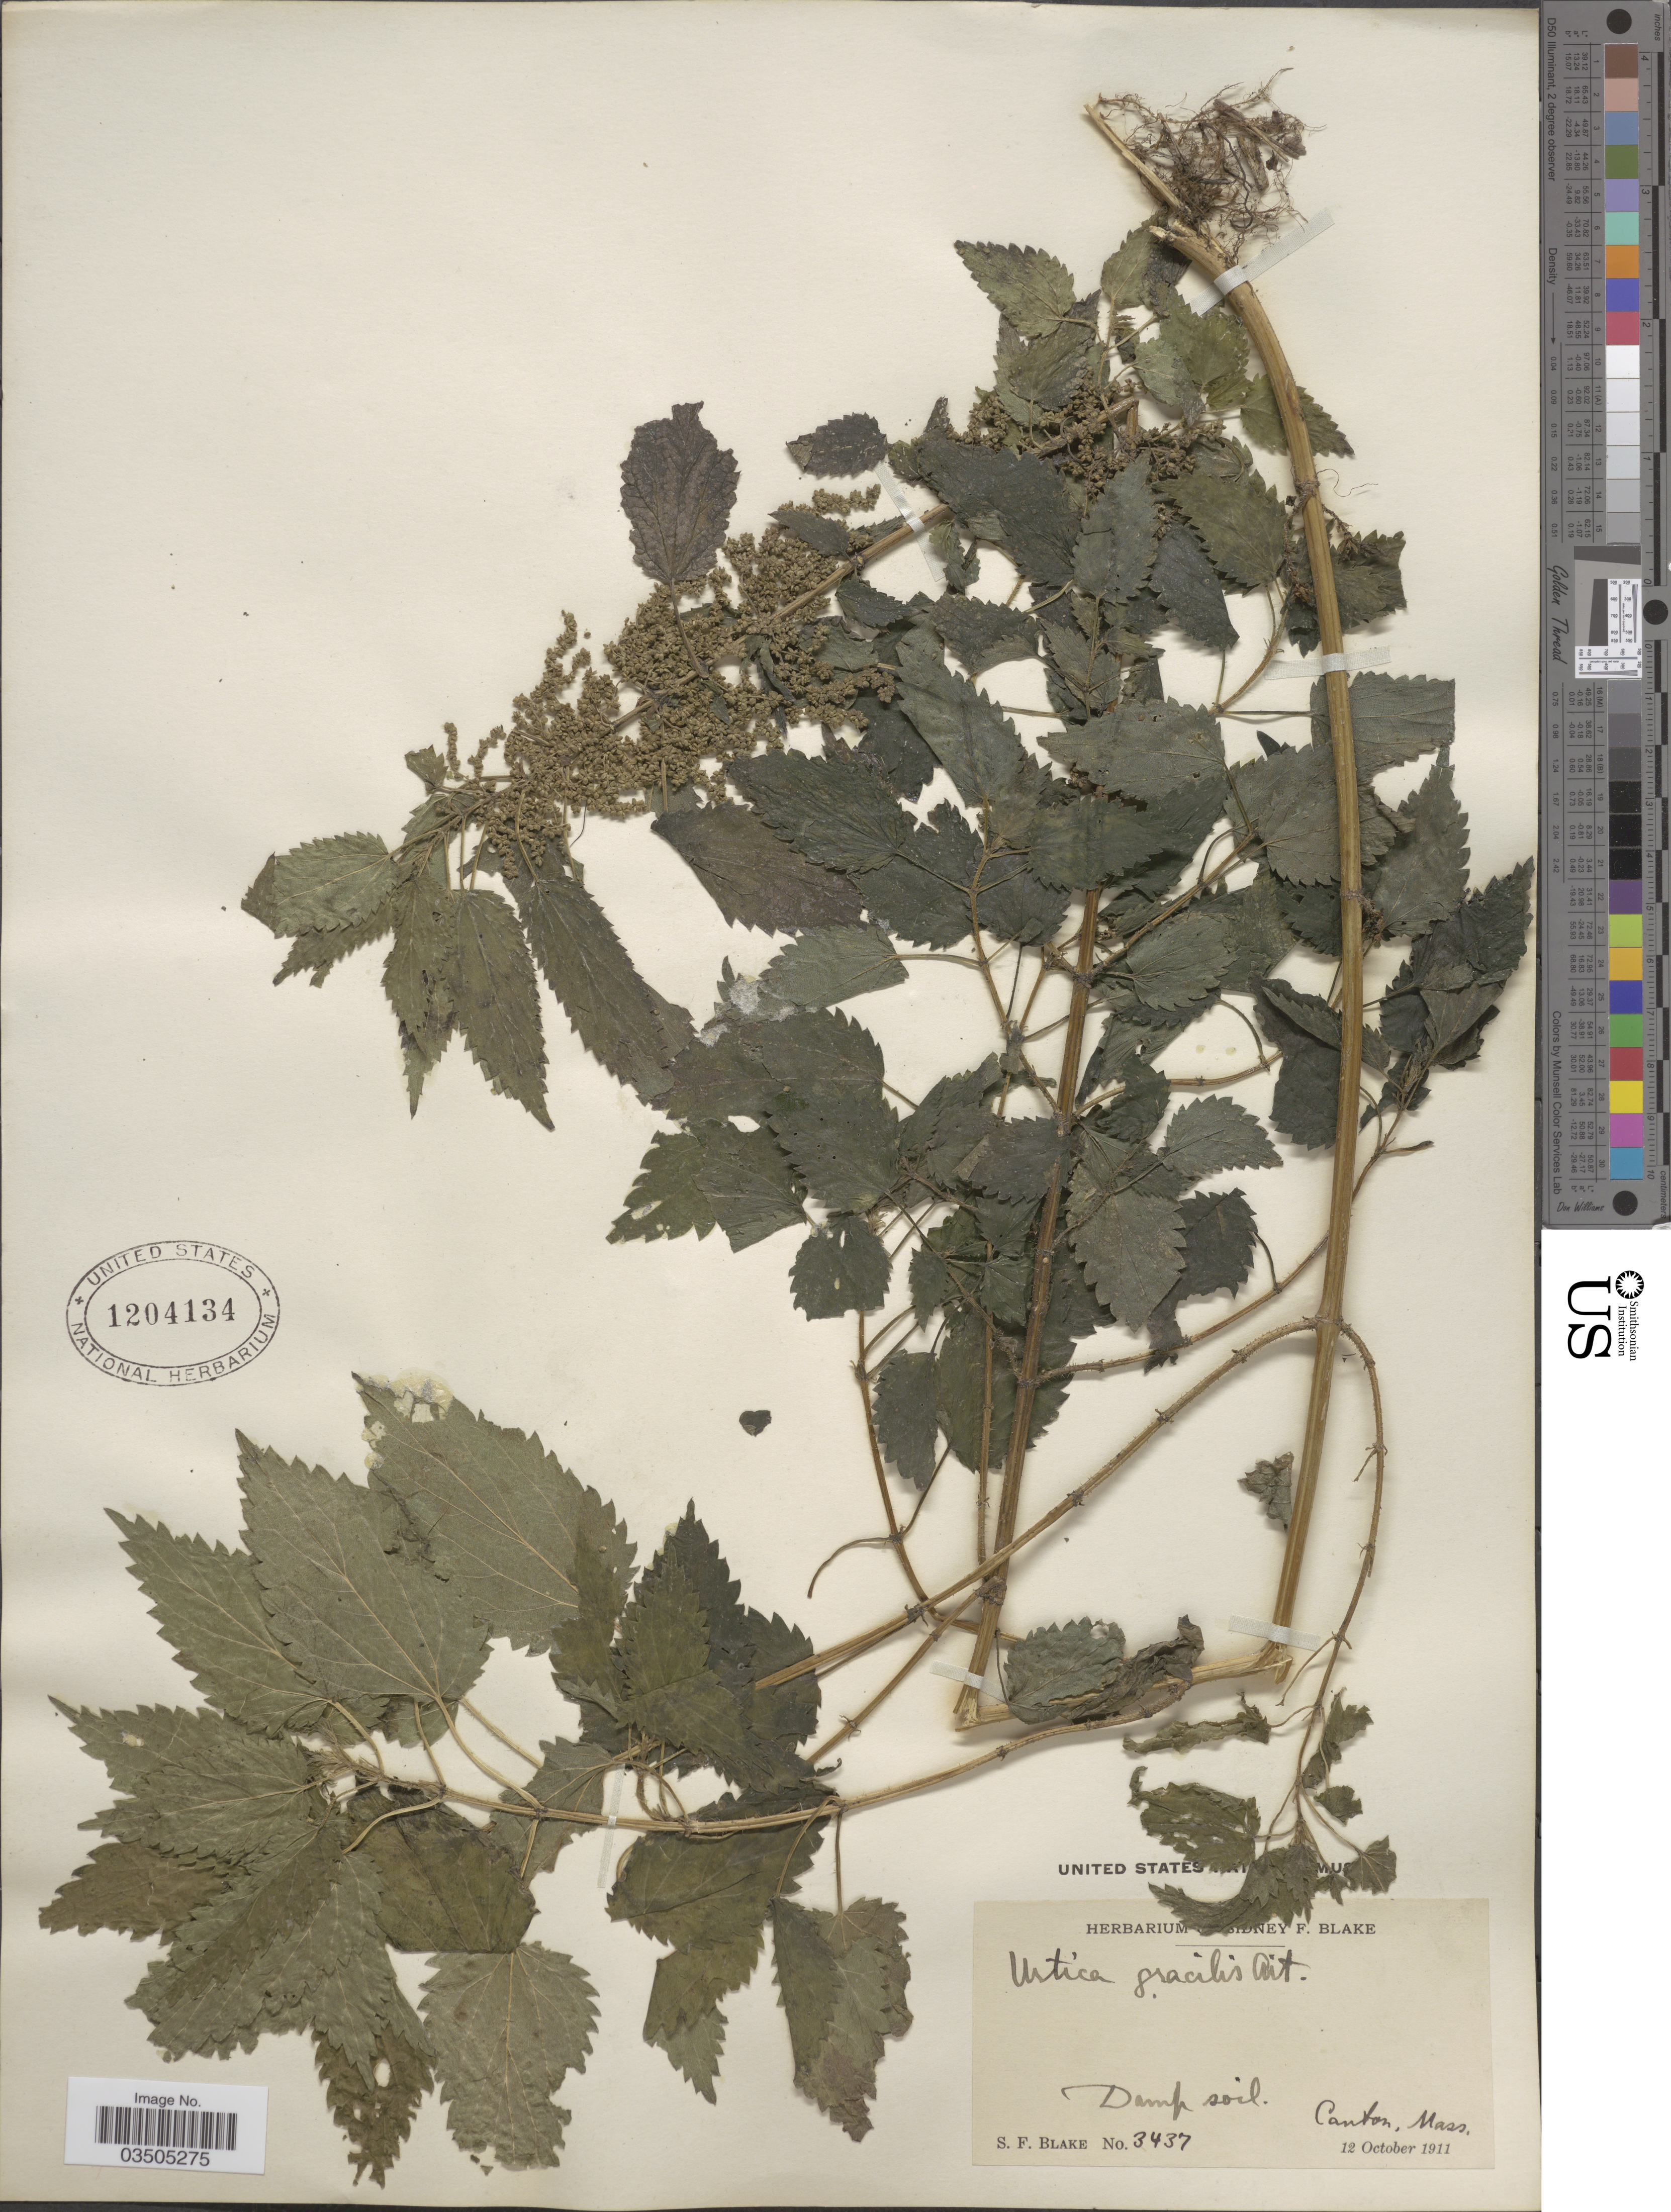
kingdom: Plantae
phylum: Tracheophyta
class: Magnoliopsida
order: Rosales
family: Urticaceae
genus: Urtica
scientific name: Urtica dioica subsp. gracilis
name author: L.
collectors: S. Blake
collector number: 3437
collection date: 1911-10-12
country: United States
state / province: Massachusetts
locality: Canton.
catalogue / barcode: US 1204134